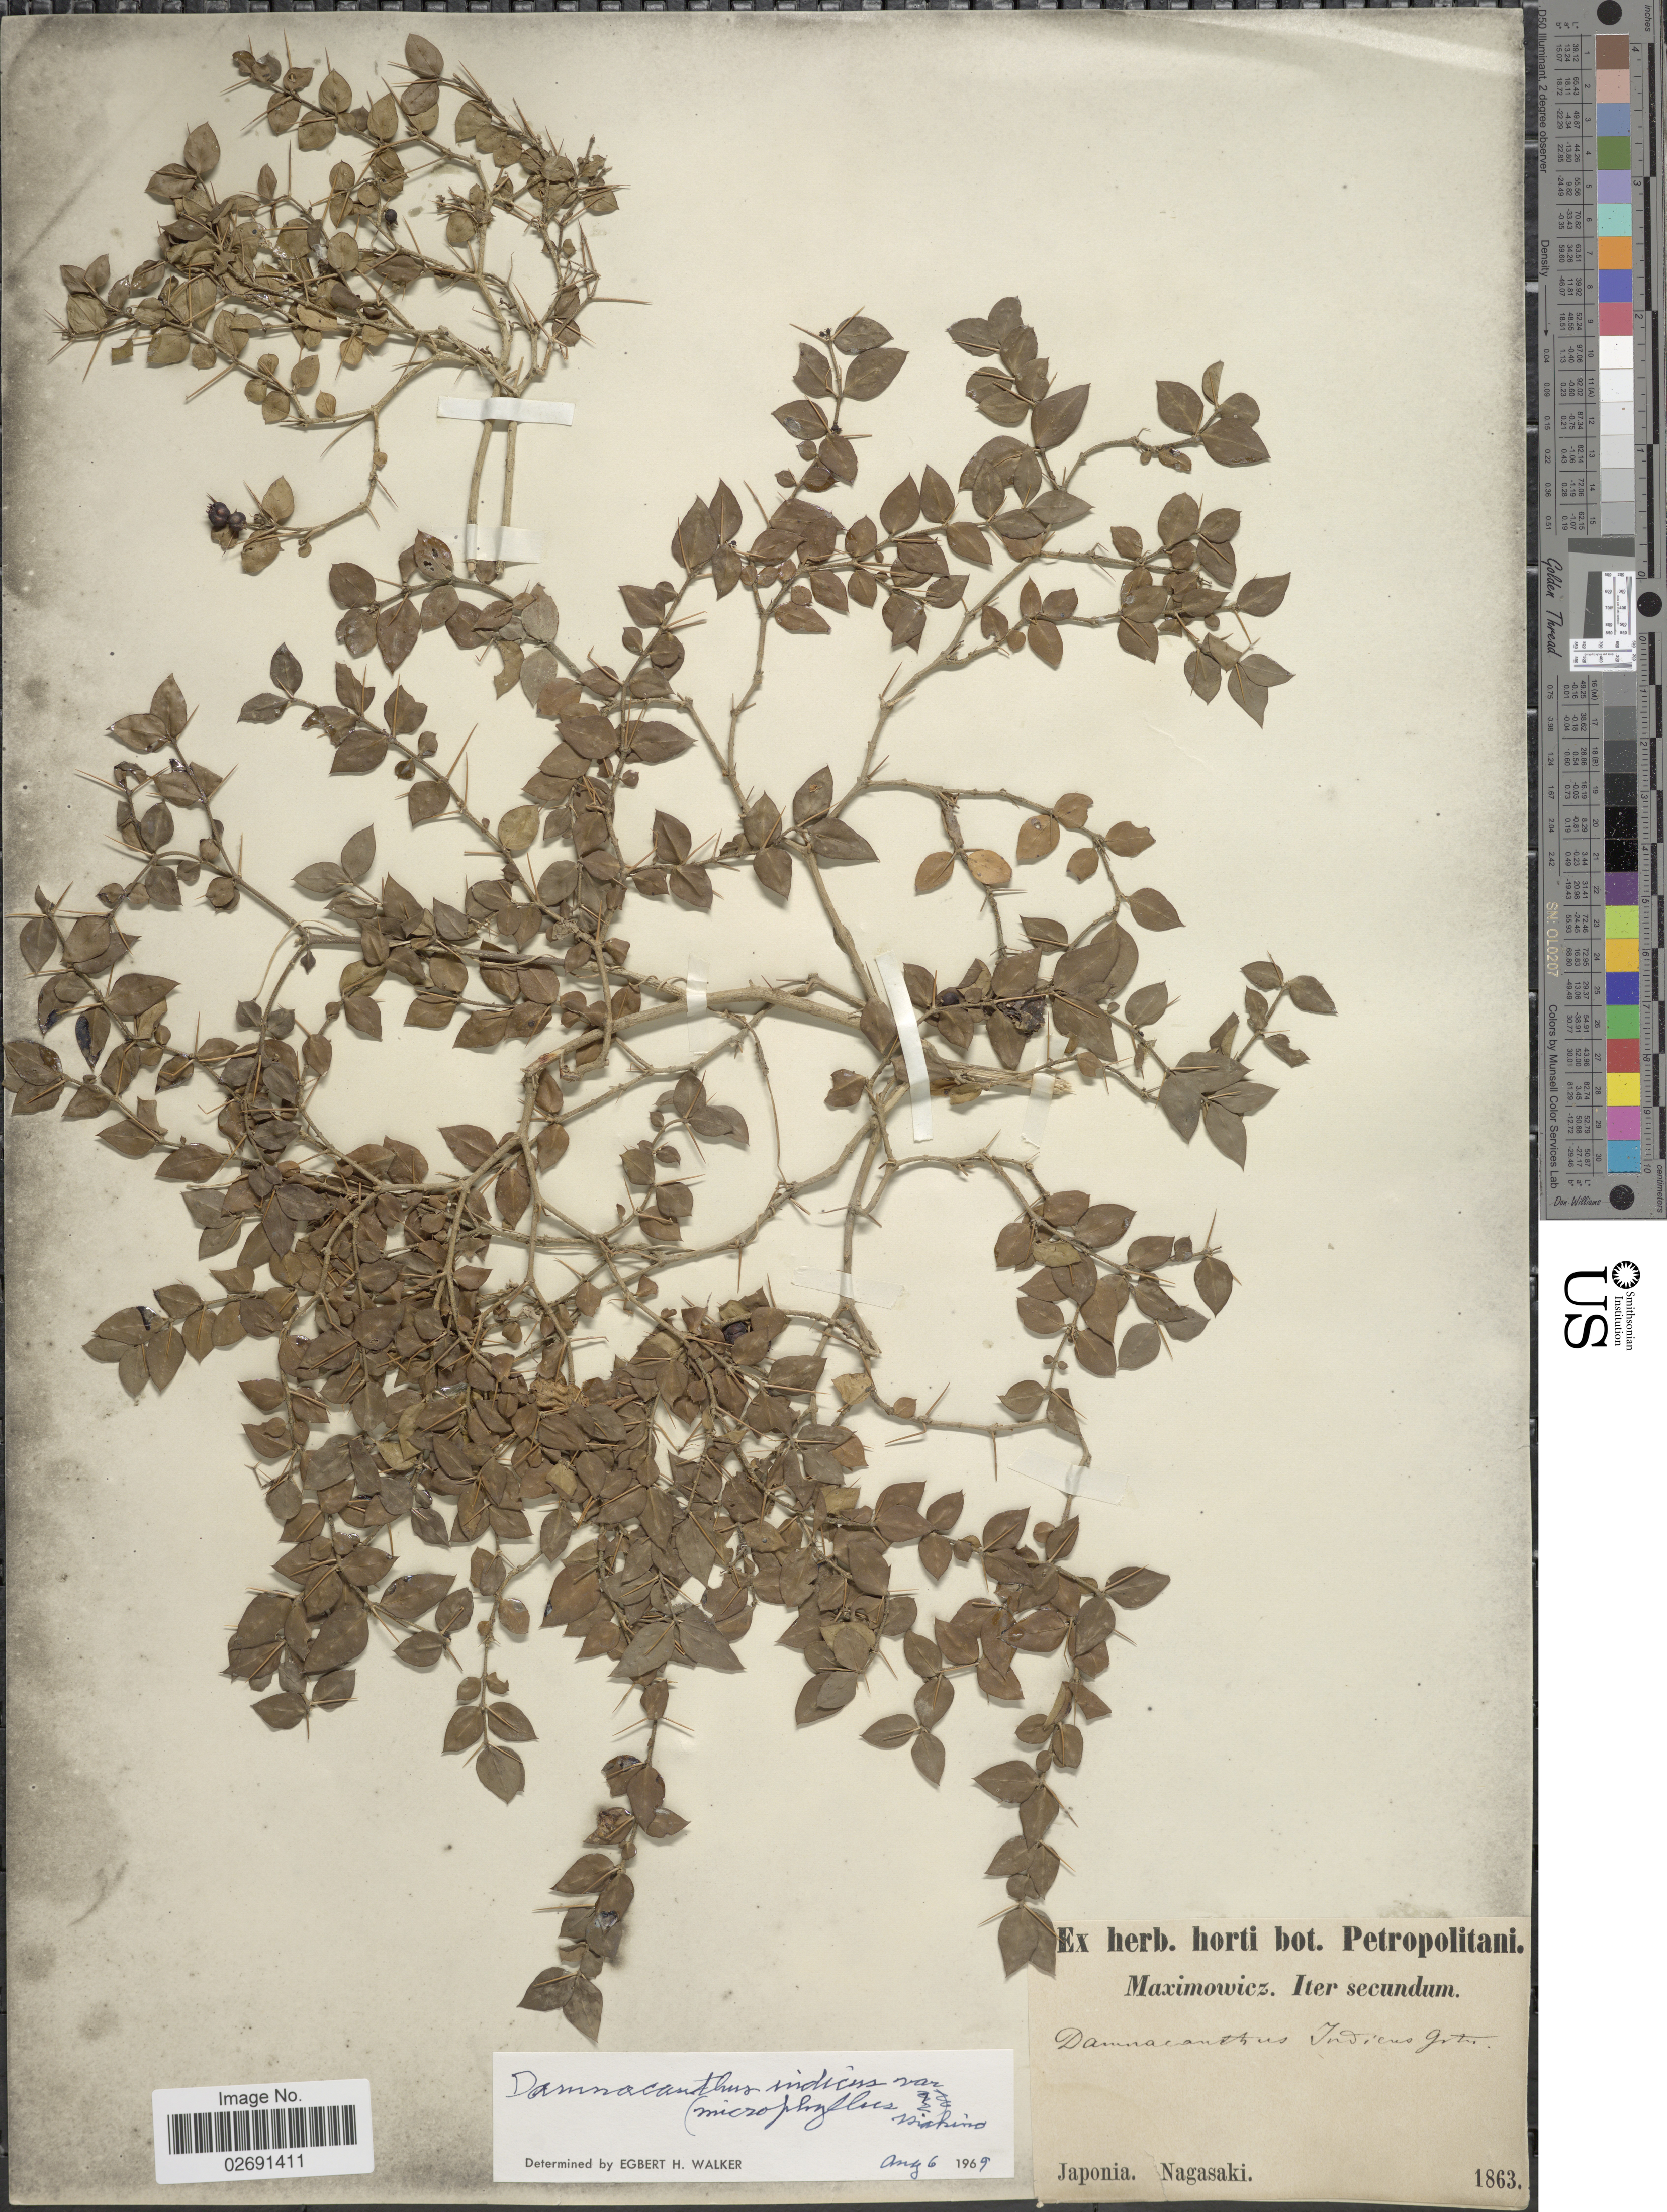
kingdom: Plantae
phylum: Tracheophyta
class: Magnoliopsida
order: Gentianales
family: Rubiaceae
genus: Damnacanthus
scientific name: Damnacanthus indicus subsp. microphyllus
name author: (Makino) Makino ex Nakai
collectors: -. Maximowicz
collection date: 1863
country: Japan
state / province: Nagasaki